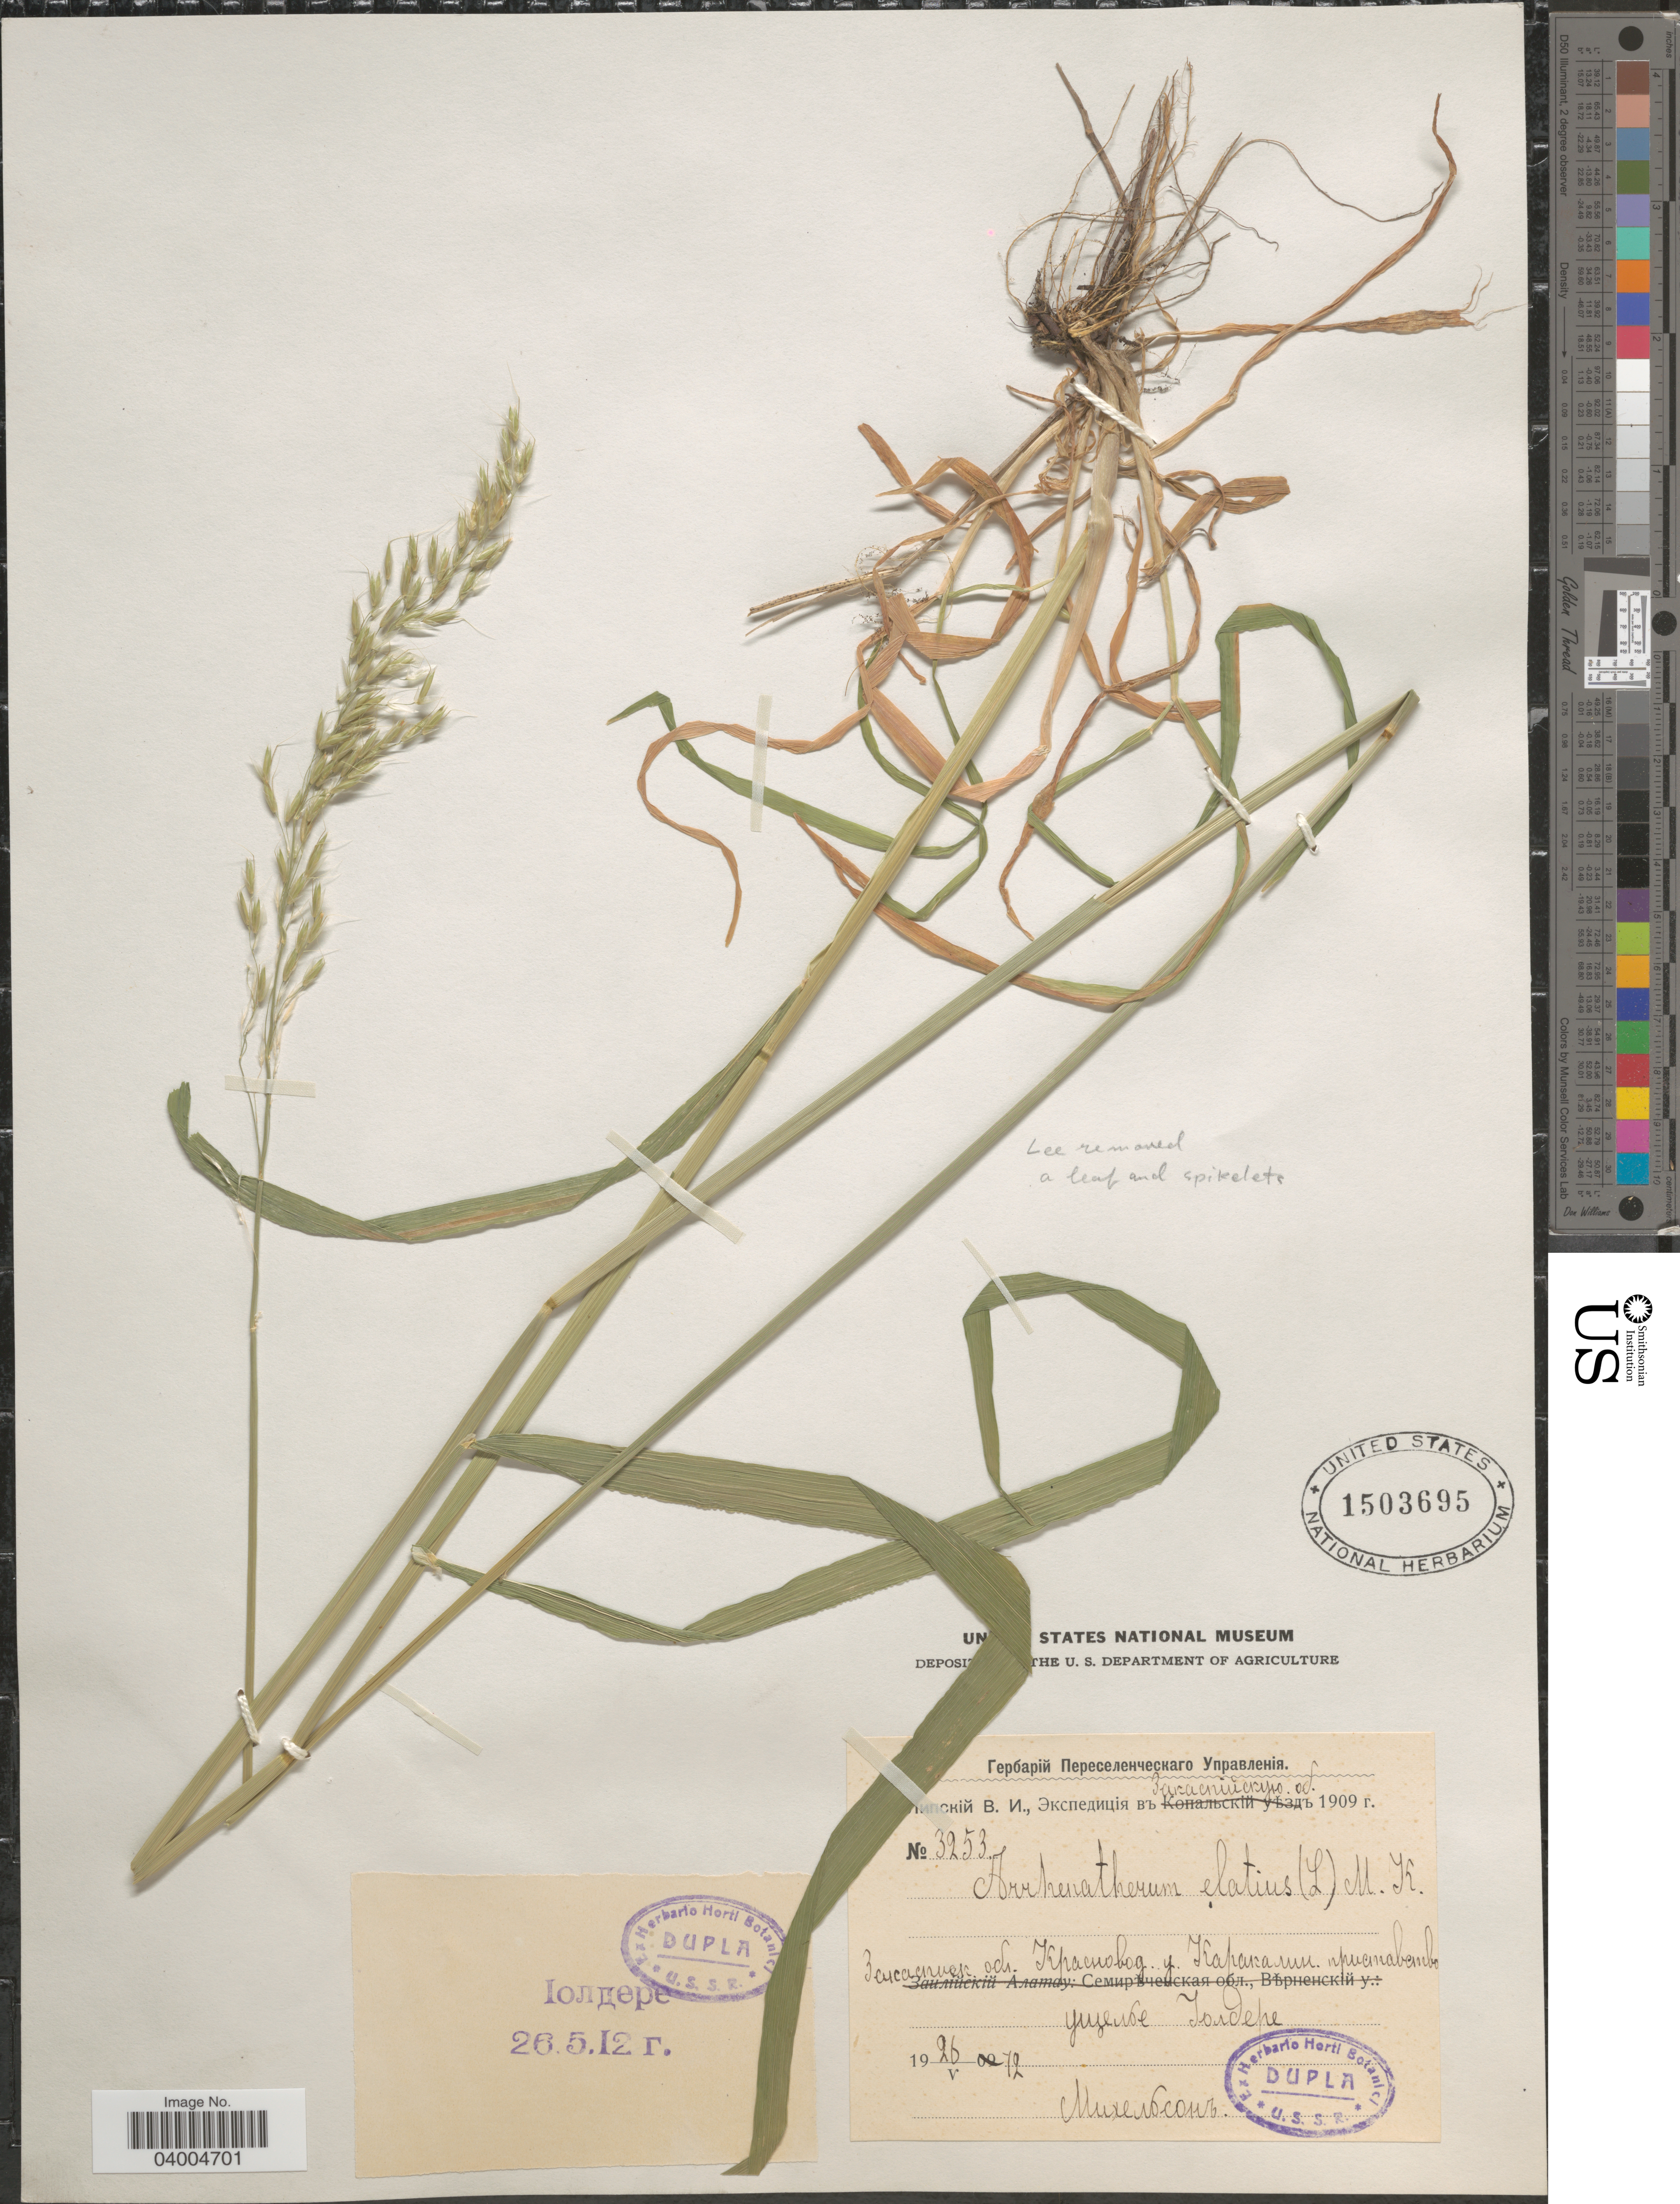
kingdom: Plantae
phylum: Tracheophyta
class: Liliopsida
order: Poales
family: Poaceae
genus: Arrhenatherum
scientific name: Arrhenatherum elatius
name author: (L.) J. Presl & C. Presl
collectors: Mikhelson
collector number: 3253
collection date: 1972-05-26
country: Turkmenistan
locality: Gorge Uolderi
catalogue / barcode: US 1503695